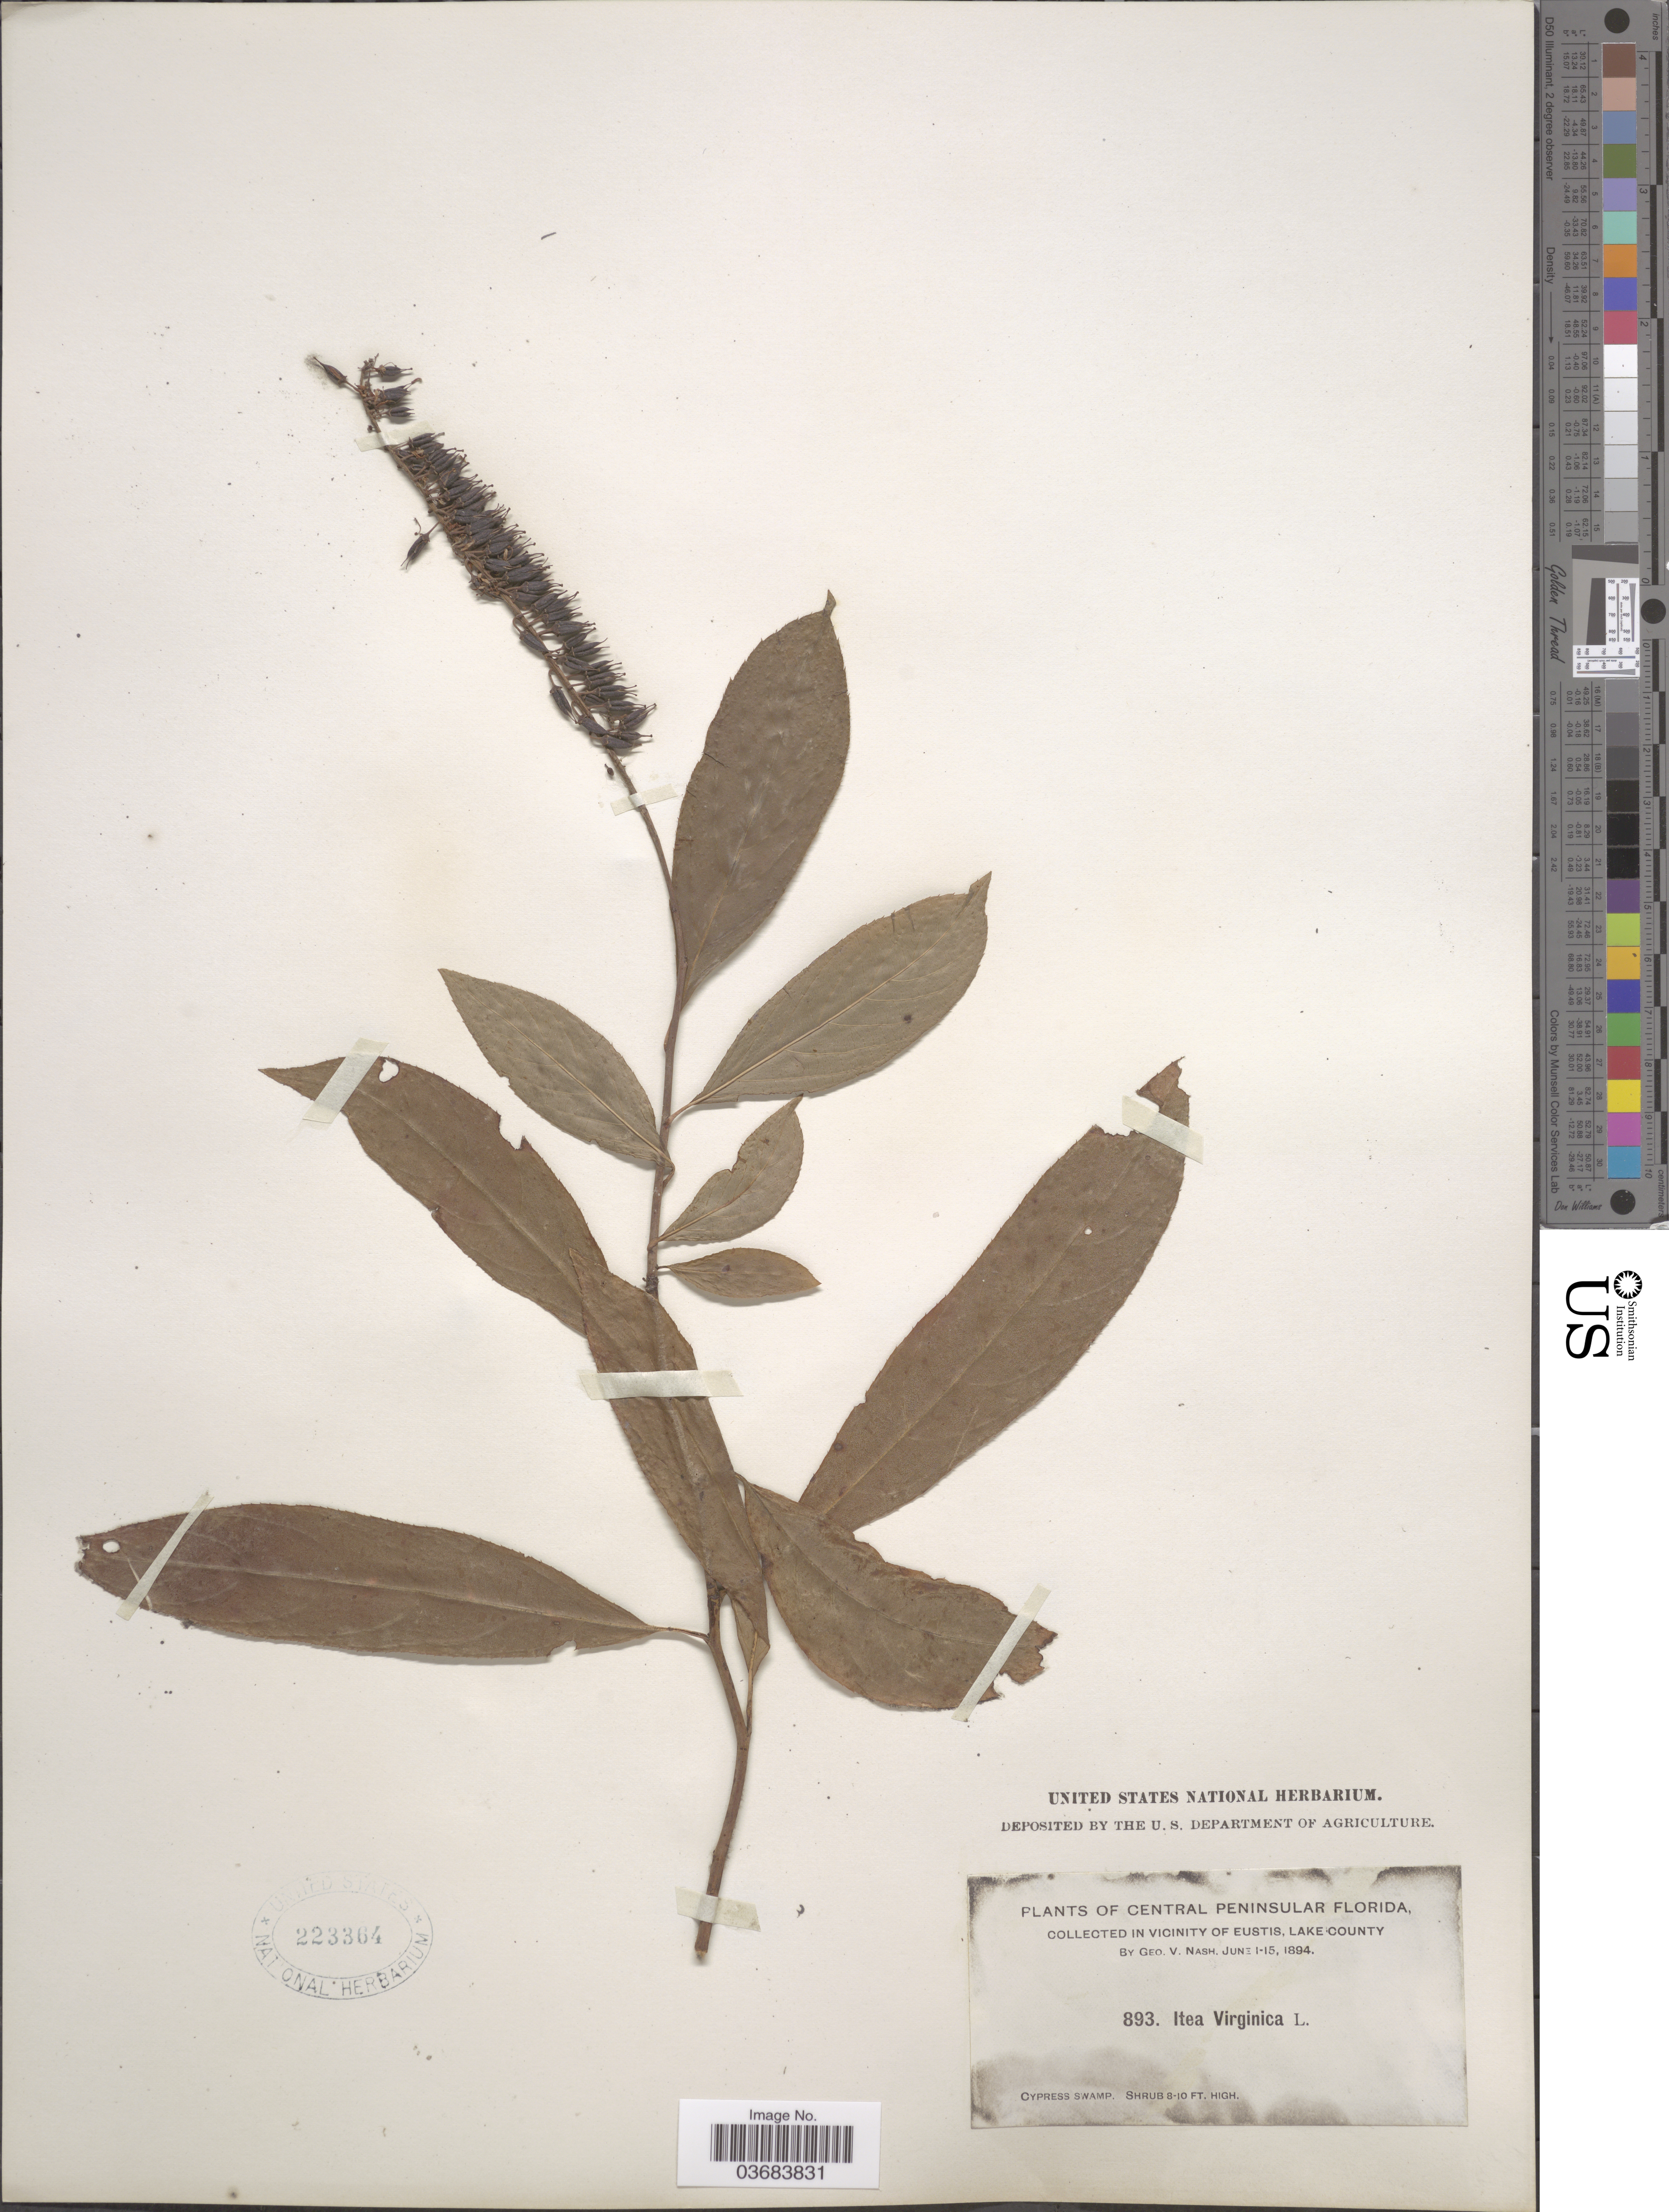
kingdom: Plantae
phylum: Tracheophyta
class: Magnoliopsida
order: Saxifragales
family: Iteaceae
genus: Itea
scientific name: Itea virginica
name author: L.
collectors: G. V. Nash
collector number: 893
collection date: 1894-06-01/1894-06-15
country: United States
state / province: Florida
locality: Central Peninsular Florida. In vicinity of Eustis, Lake County. Cypress Swamp.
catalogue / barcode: US 223364